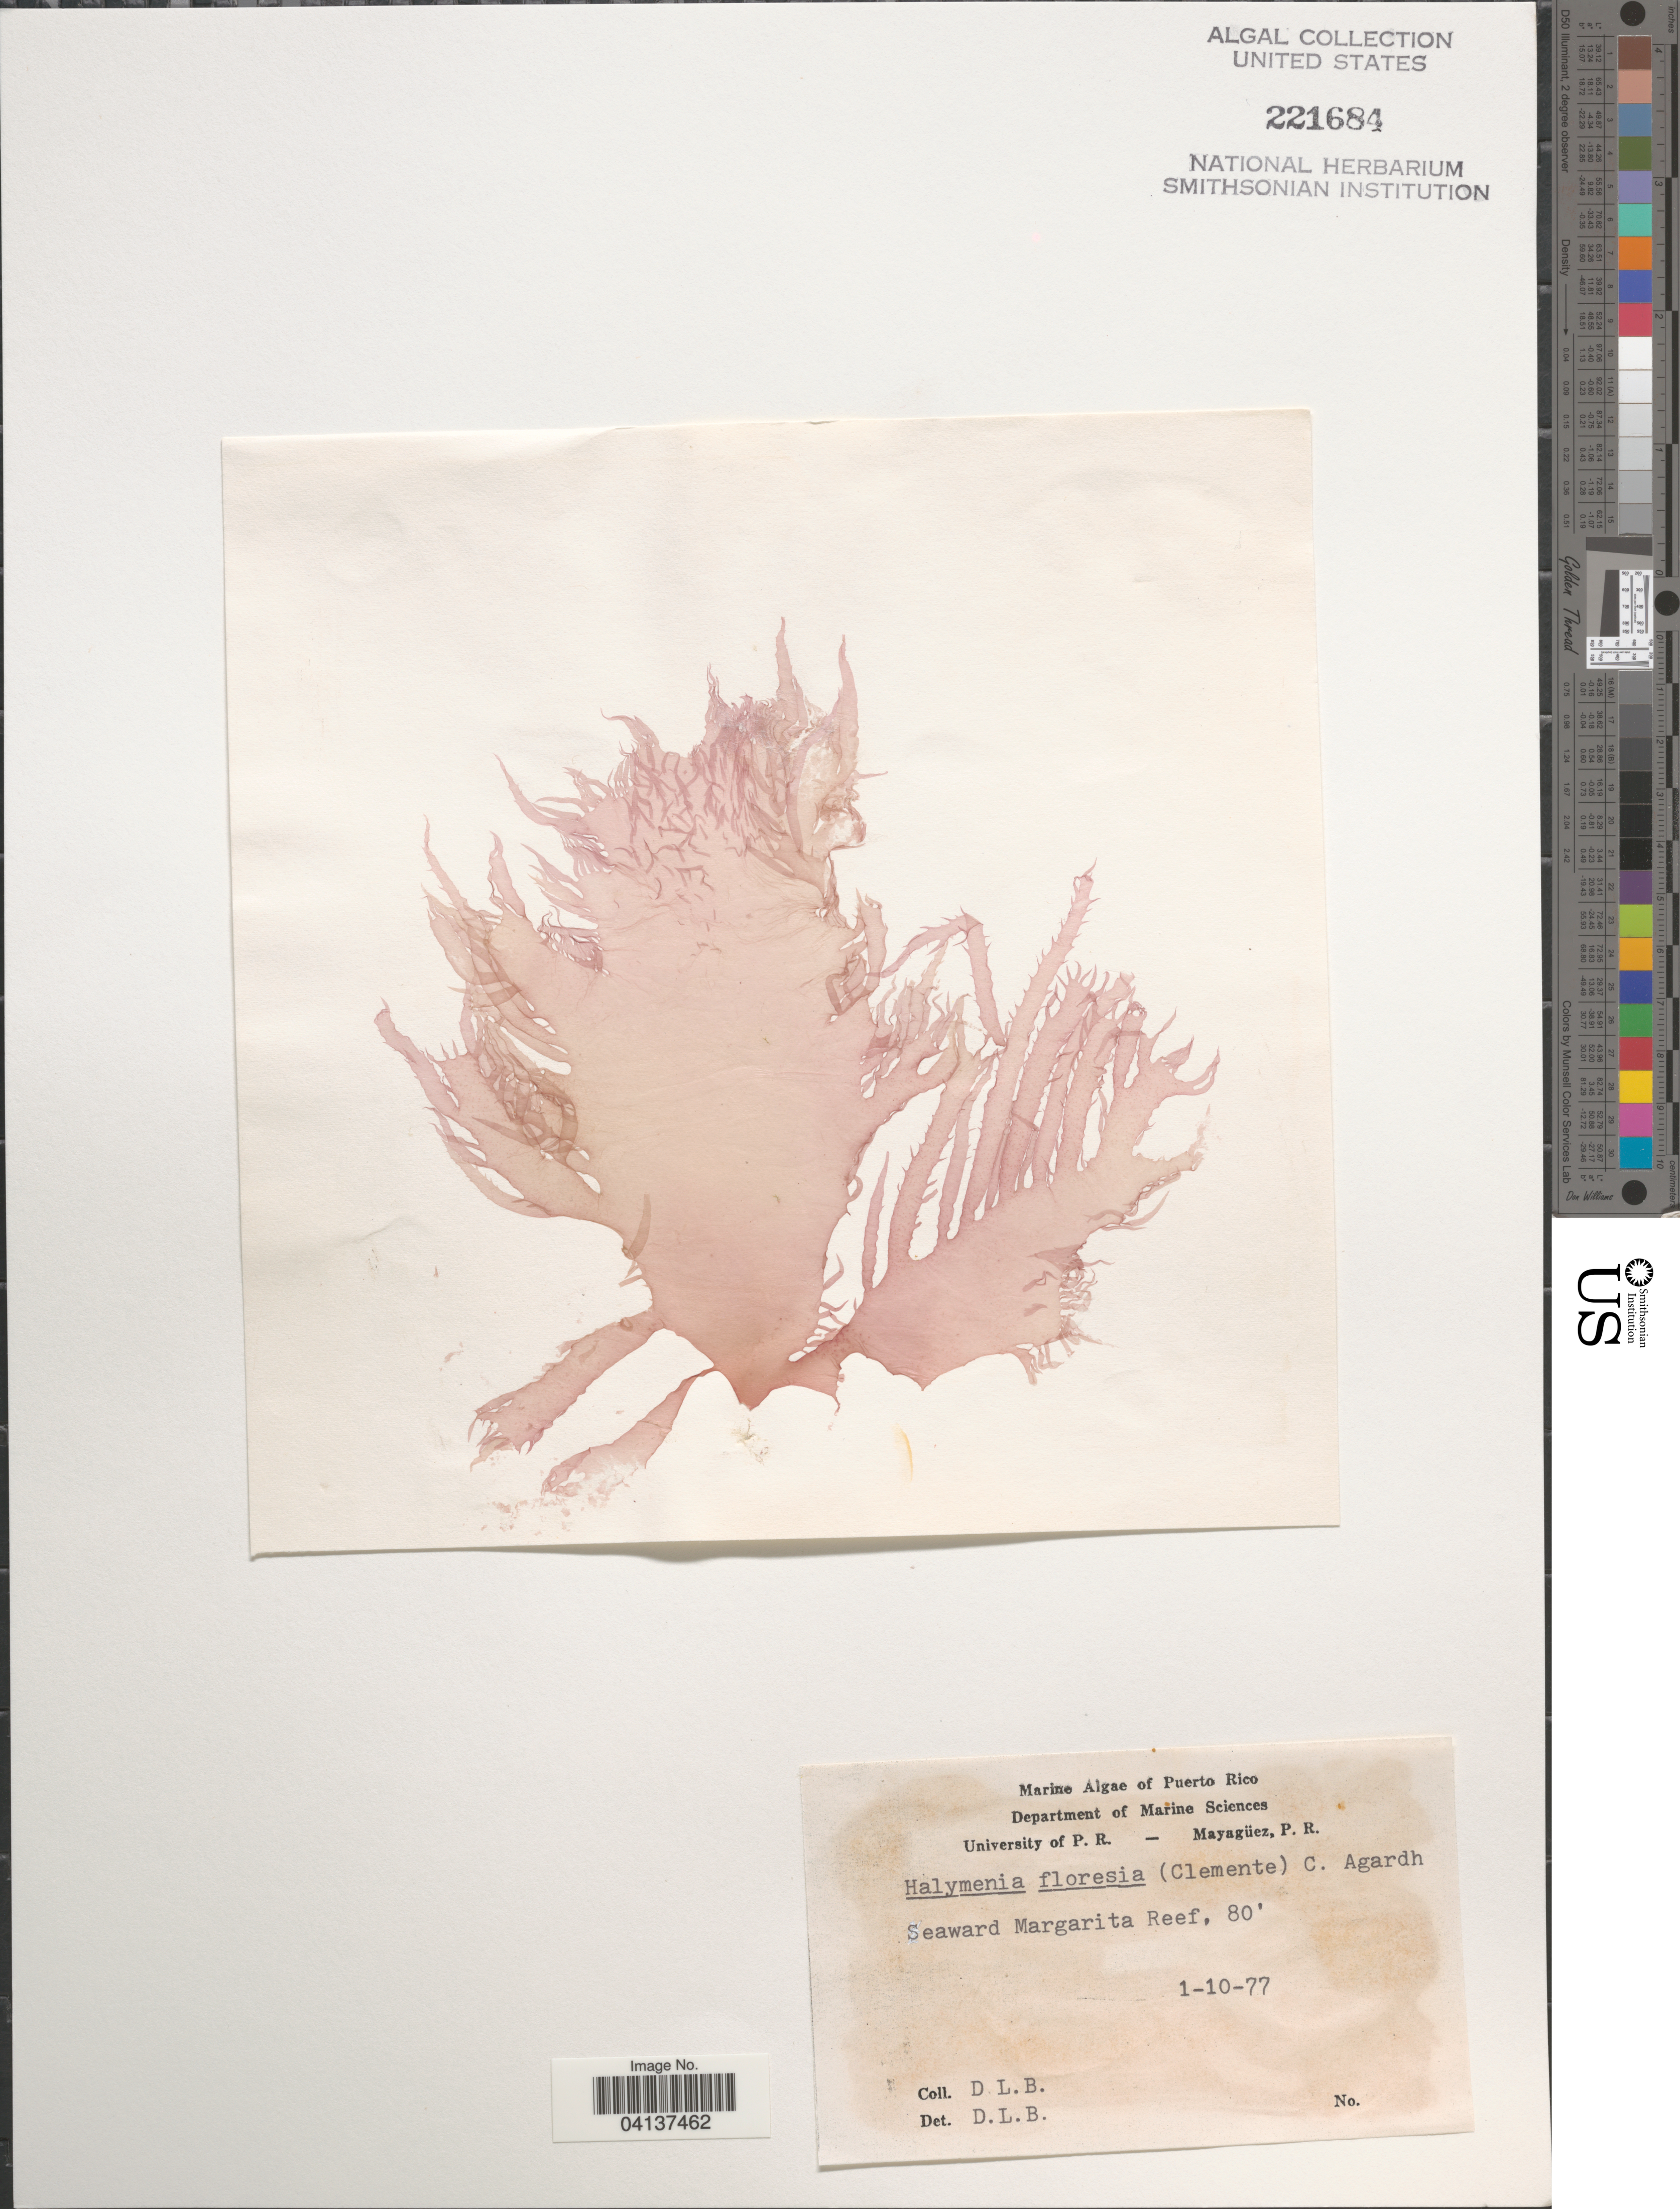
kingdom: Plantae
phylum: Rhodophyta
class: Florideophyceae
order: Halymeniales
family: Halymeniaceae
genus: Halymenia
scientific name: Halymenia floresii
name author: (Clemente) C. Agardh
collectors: D. L. B.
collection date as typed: Transcribed d/m/y: 1/10/77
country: Puerto Rico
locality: Seaward Margarita Reef.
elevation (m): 24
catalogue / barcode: US 221684